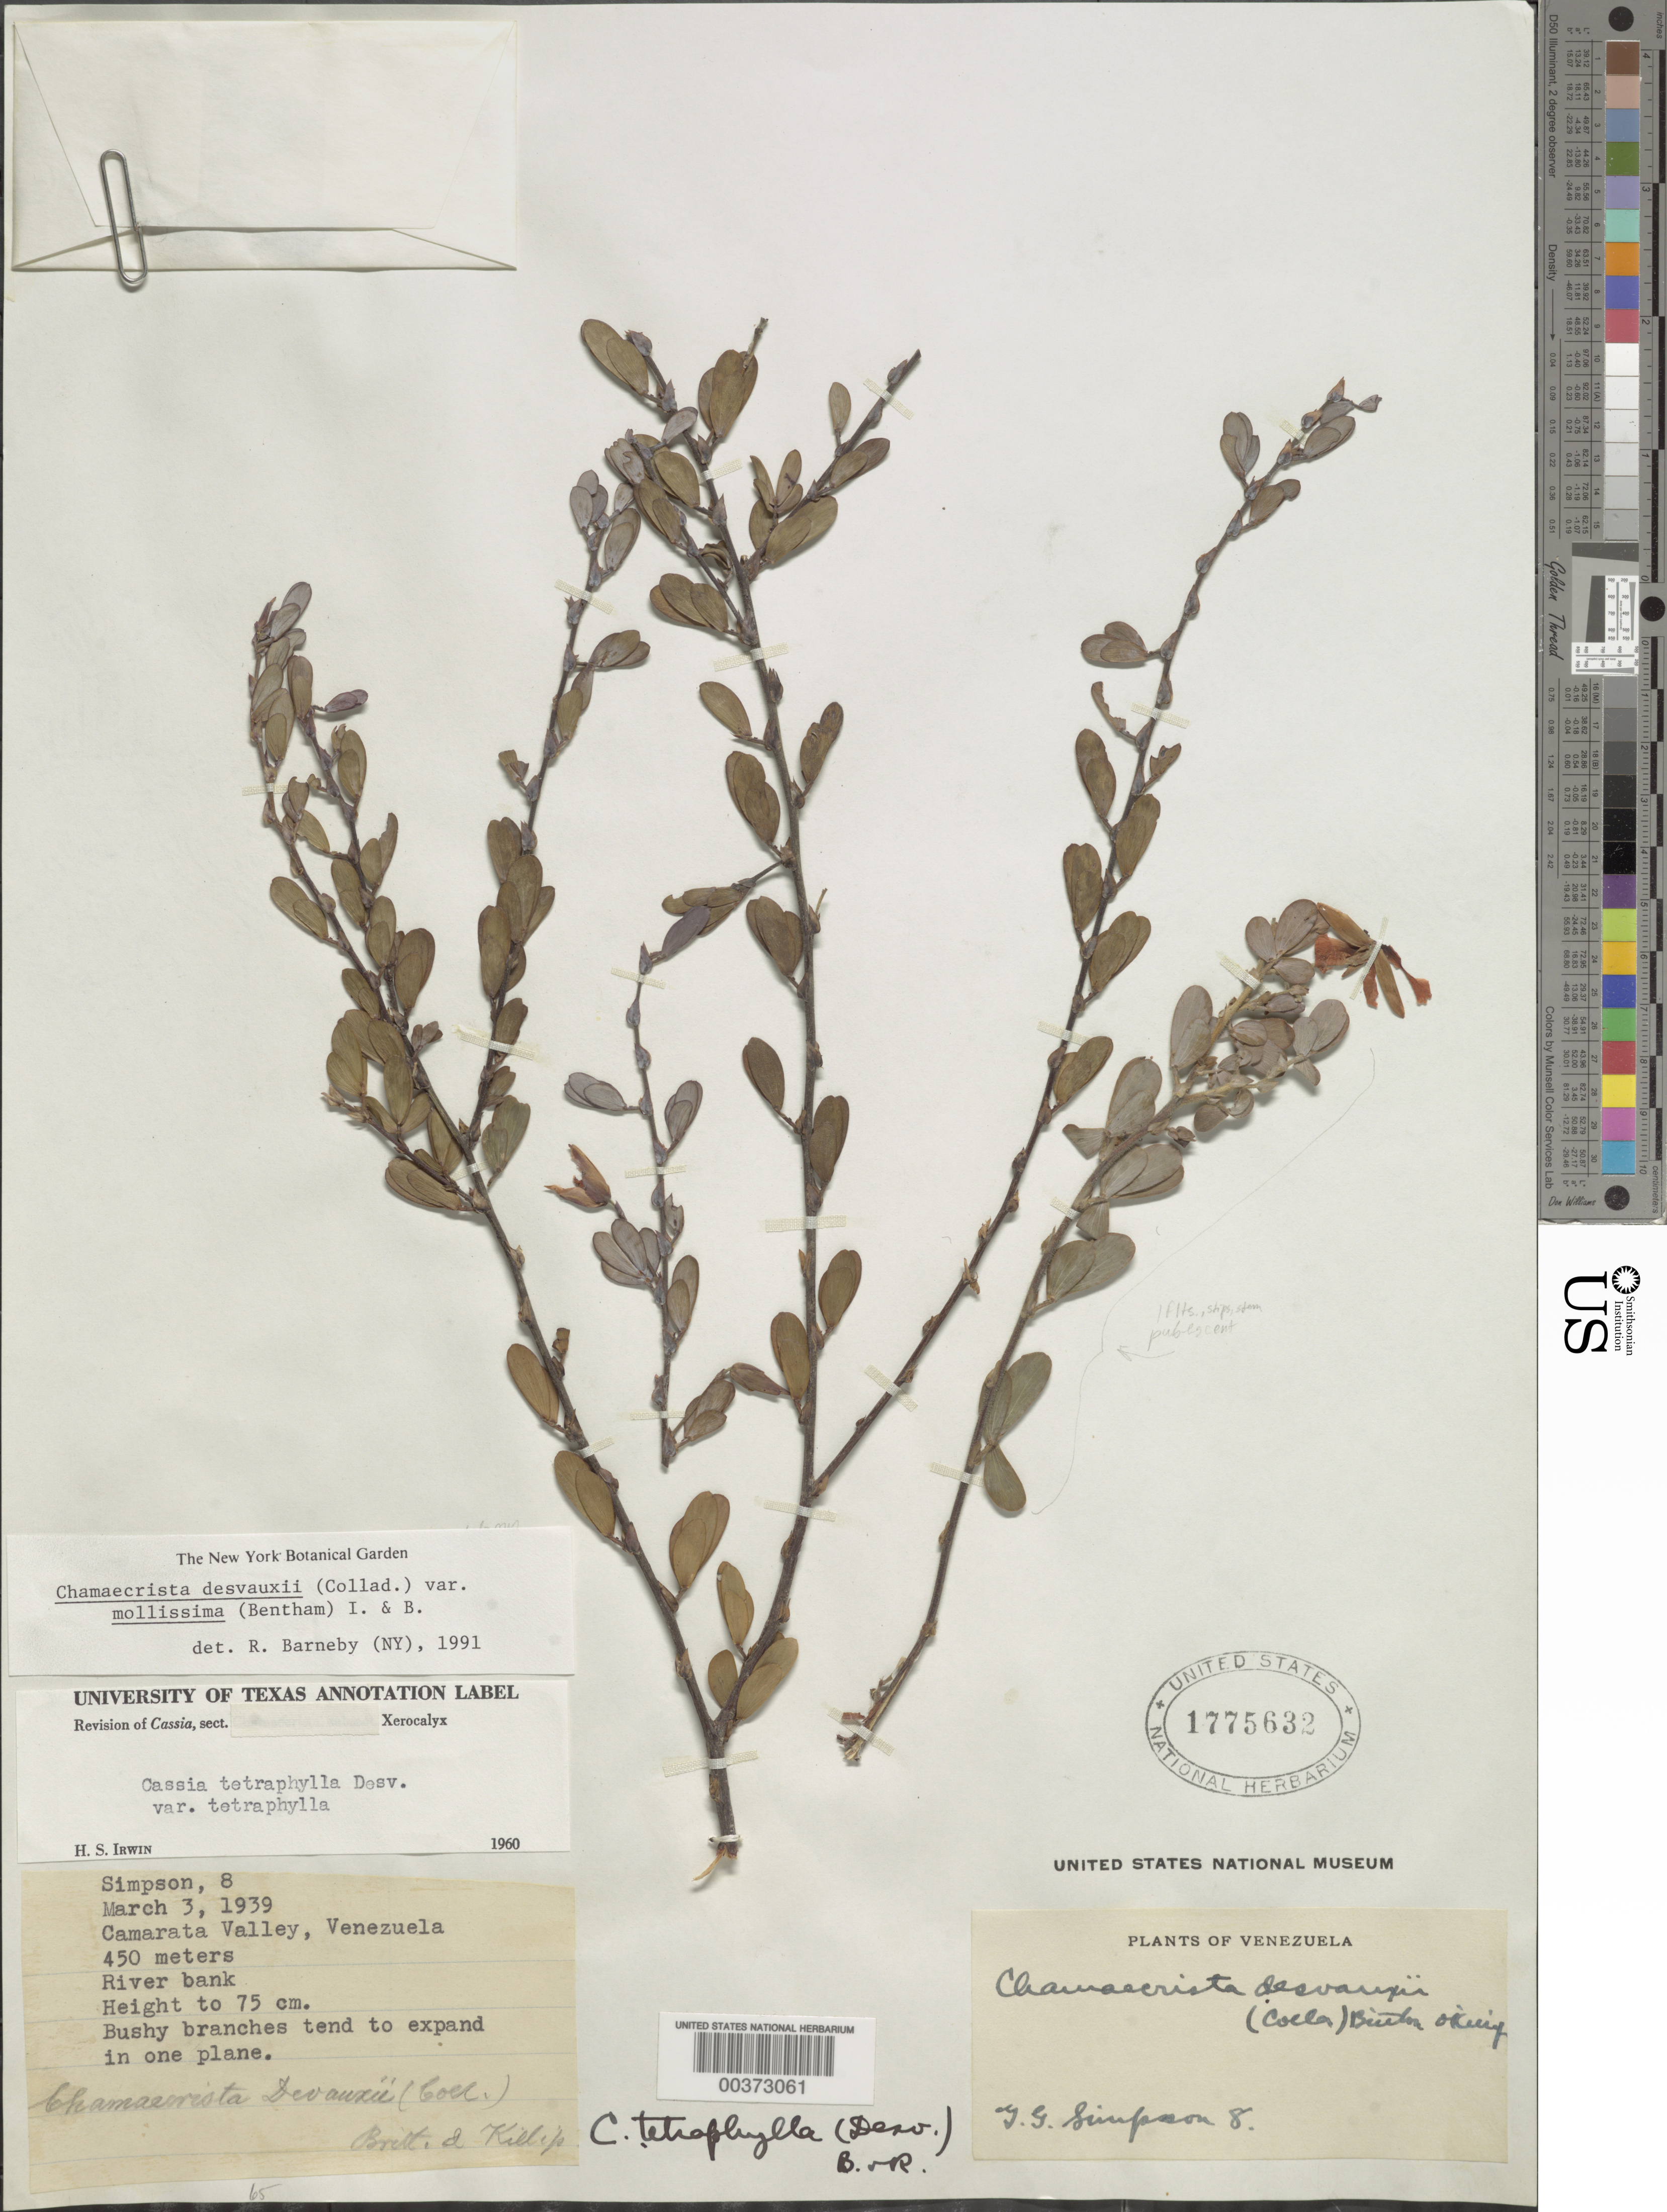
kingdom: Plantae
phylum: Tracheophyta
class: Magnoliopsida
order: Fabales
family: Fabaceae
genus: Chamaecrista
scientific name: Chamaecrista desvauxii var. mollissima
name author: (Benth.) H.S. Irwin & Barneby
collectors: T. Simpson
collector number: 8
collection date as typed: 03 Mar 1939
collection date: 1939-03-03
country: Venezuela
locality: Camarata valley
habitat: River bank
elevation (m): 450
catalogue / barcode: US 1775632